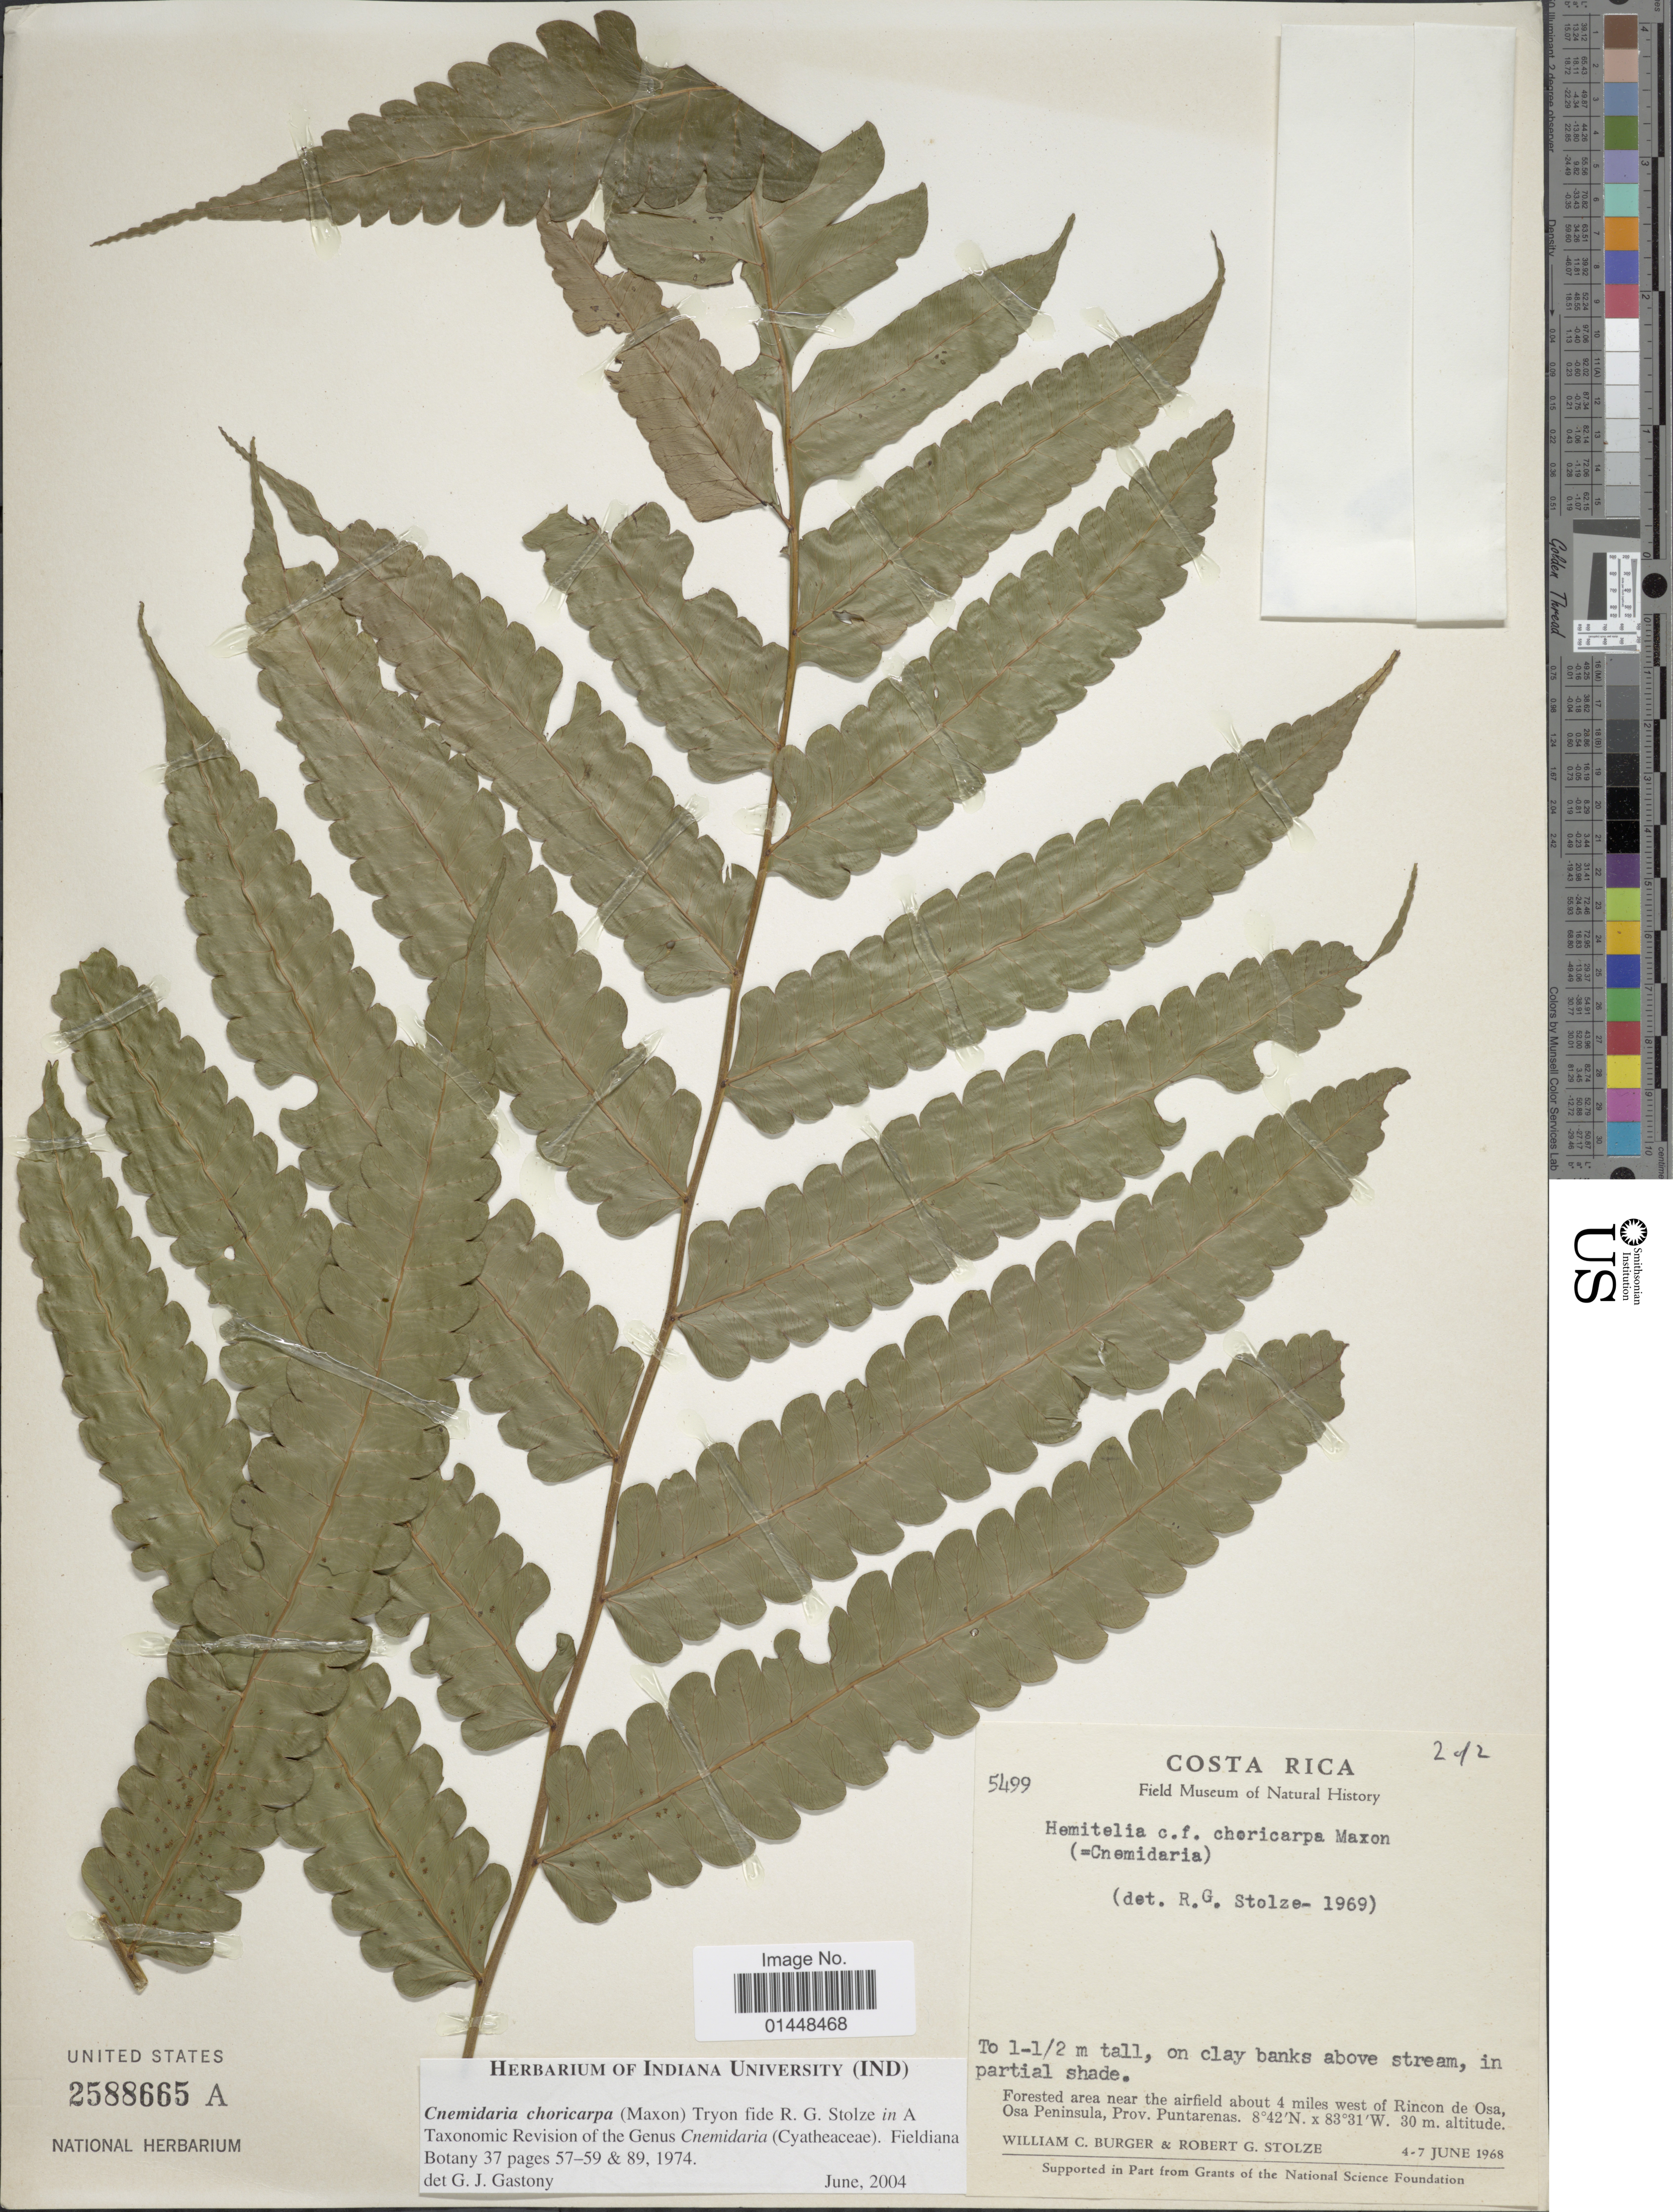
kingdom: Plantae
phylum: Tracheophyta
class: Polypodiopsida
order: Cyatheales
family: Cyatheaceae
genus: Cyathea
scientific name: Cyathea choricarpa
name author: (Maxon) Domin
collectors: W. Burger & R. G. Stolze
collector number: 5499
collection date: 1968-06-04/1968-06-07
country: Costa Rica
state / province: Puntarenas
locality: Near the airfield about 4 miles west of incon de Osa. Osa Peninsula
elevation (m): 30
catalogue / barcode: US 2588665A